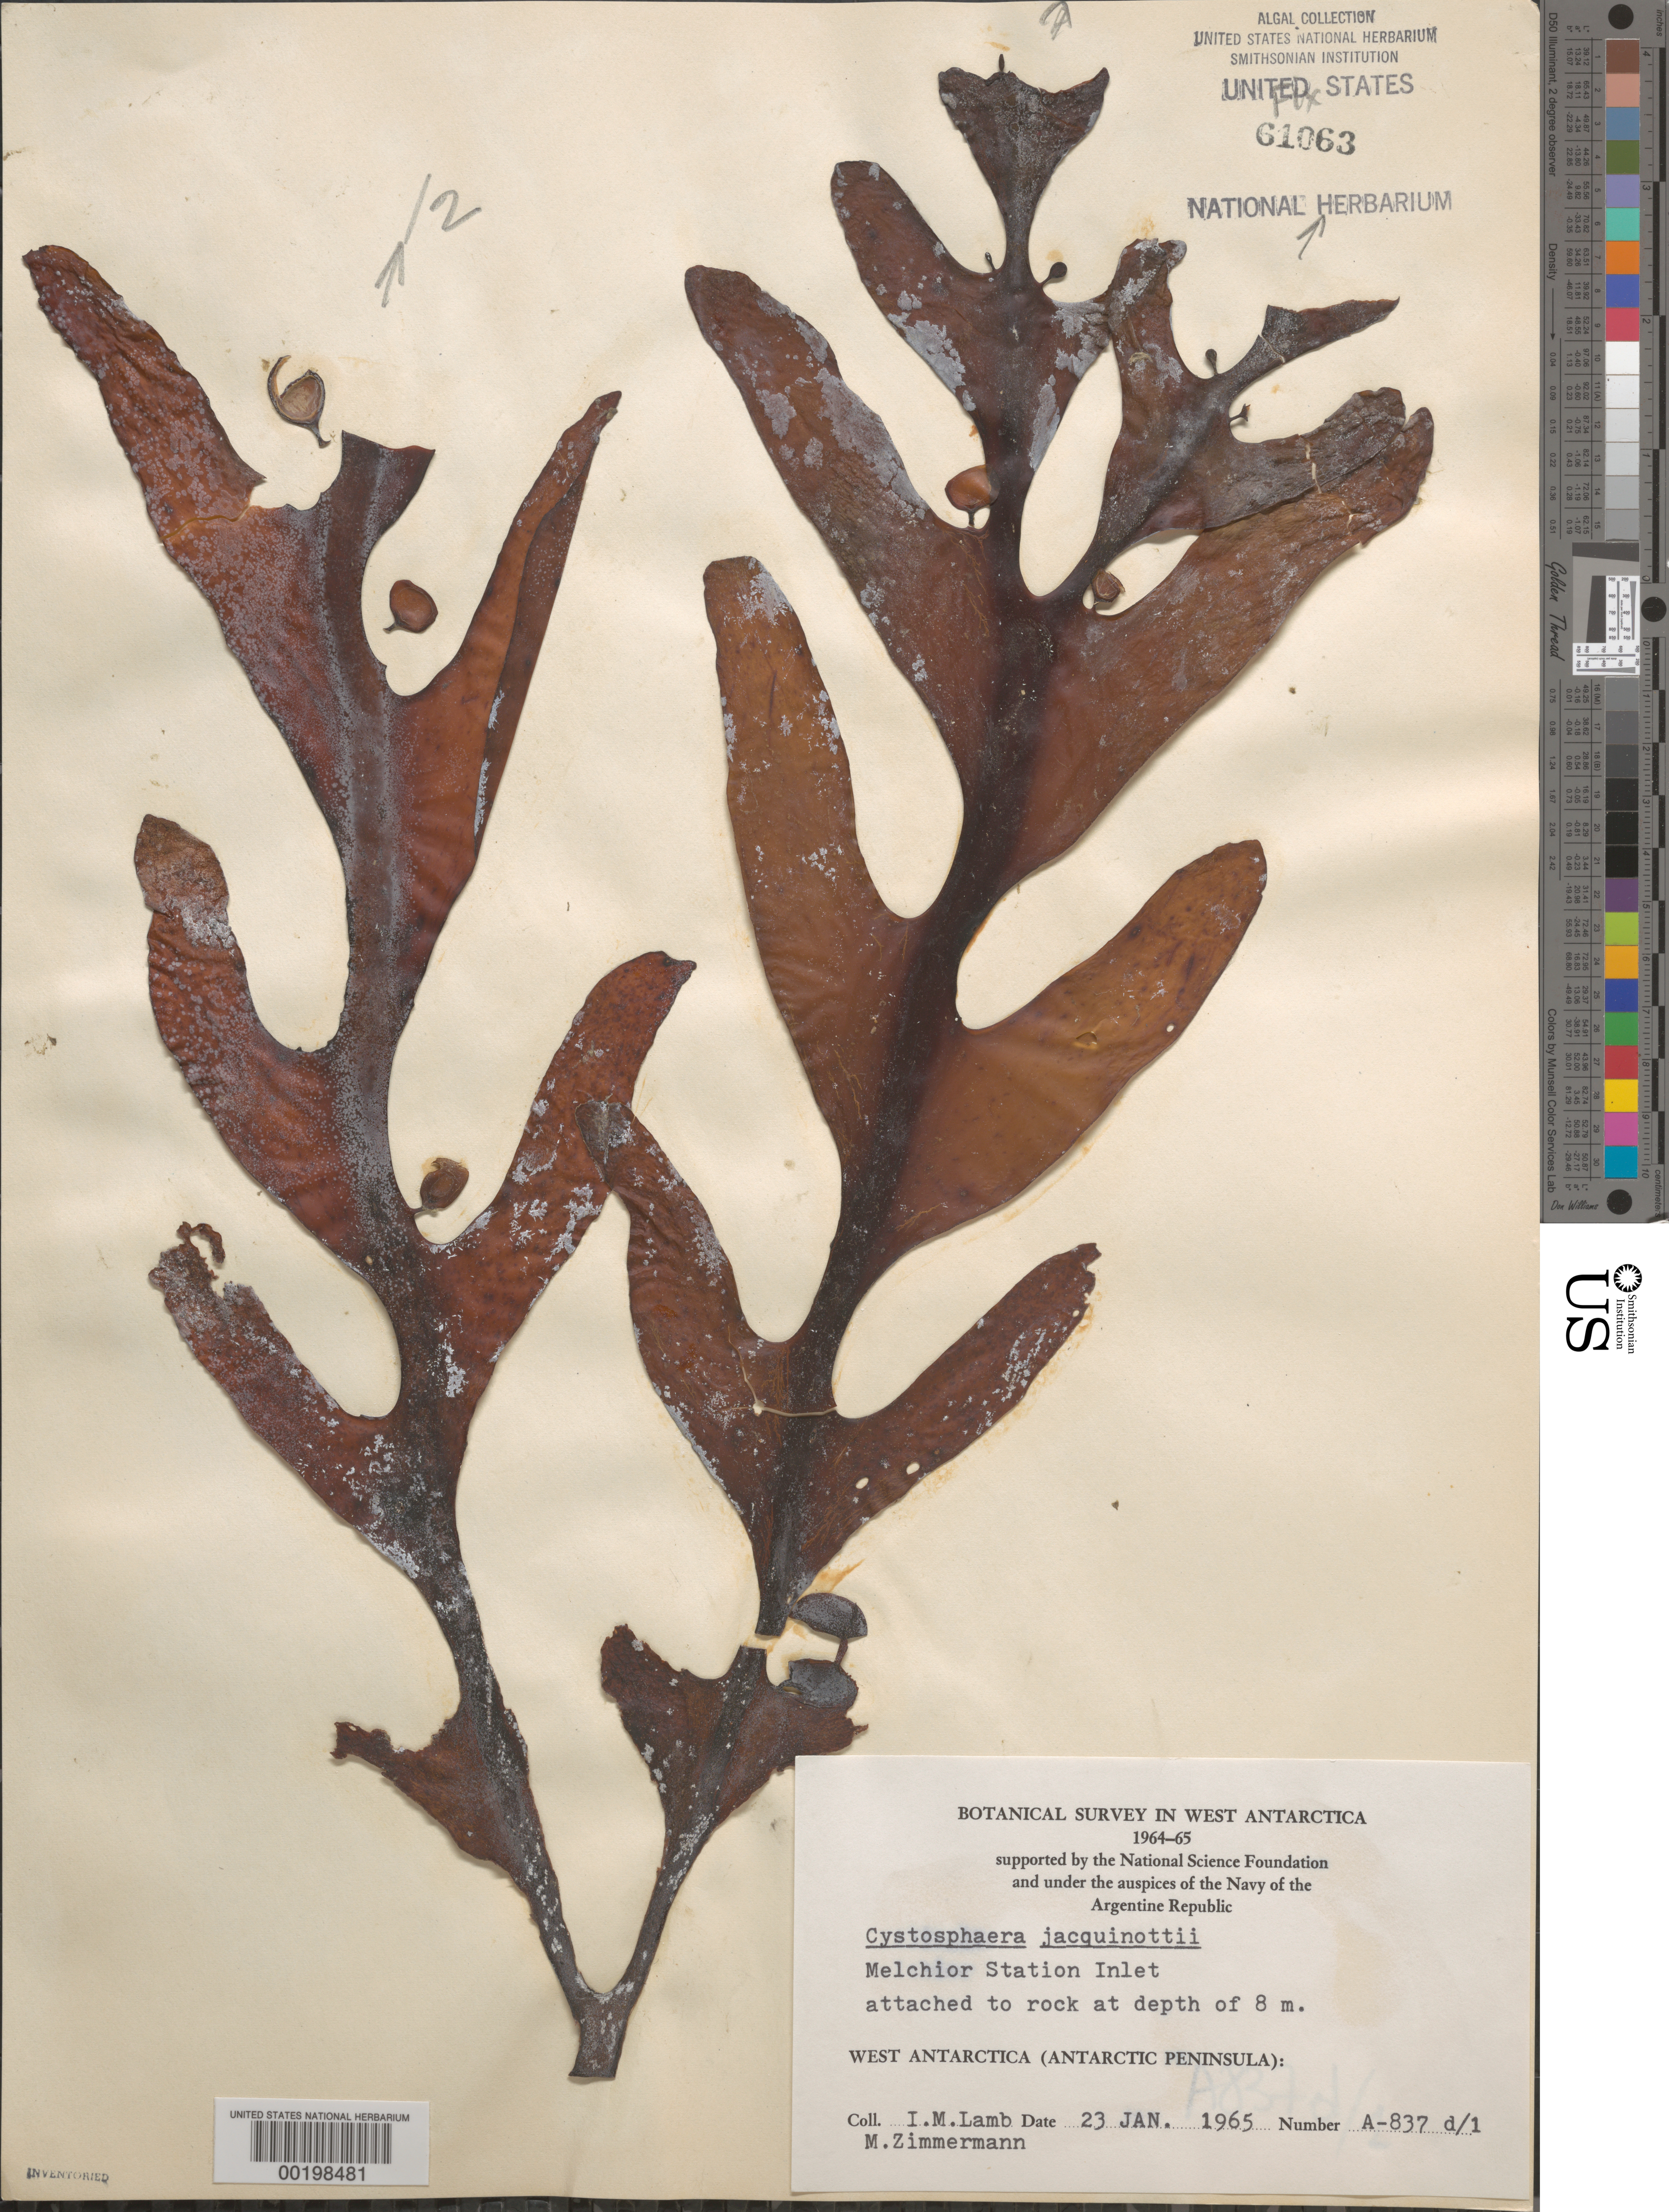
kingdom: Chromista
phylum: Ochrophyta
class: Phaeophyceae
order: Fucales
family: Seirococcaceae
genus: Cystosphaera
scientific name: Cystosphaera jacquinotii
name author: (Montagne) Skottsberg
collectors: I. M. Lamb & M. Zimmermann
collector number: A-837d-1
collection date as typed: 23 Jan 1965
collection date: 1965-01-23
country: Antarctica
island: Gamma Island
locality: Melchior Station Inlet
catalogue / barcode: US 61063